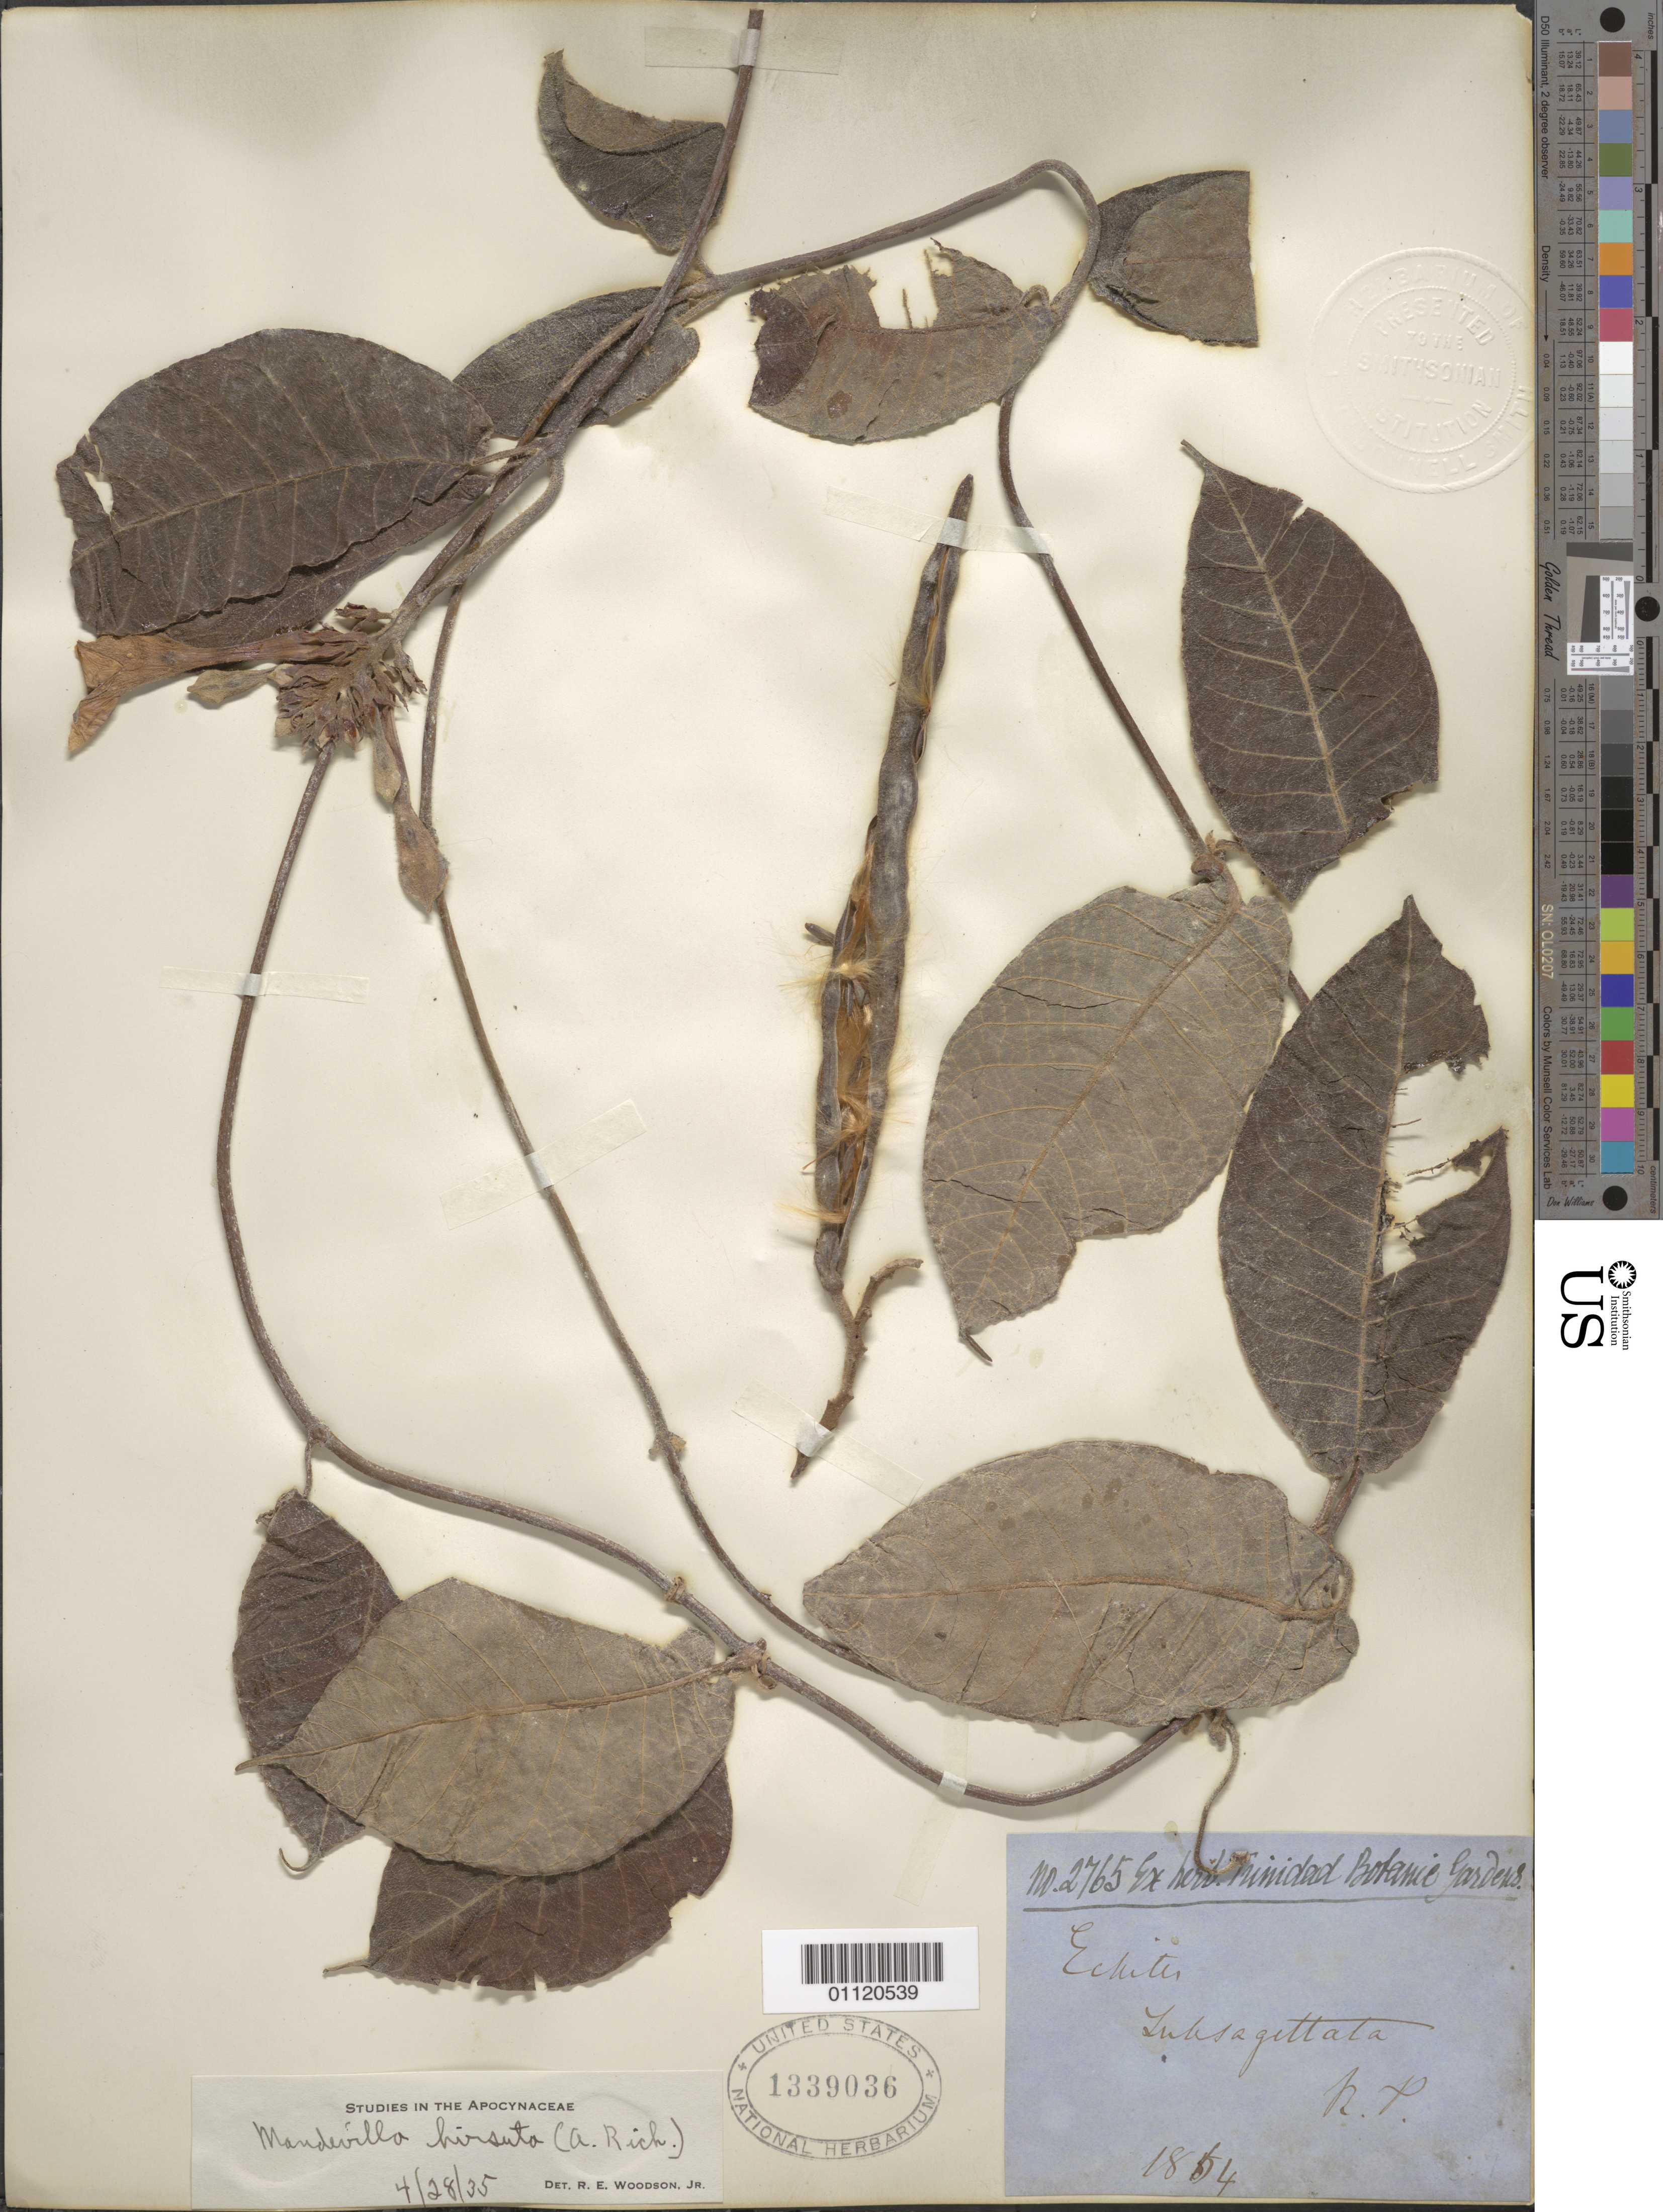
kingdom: Plantae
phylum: Tracheophyta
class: Magnoliopsida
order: Gentianales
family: Apocynaceae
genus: Mandevilla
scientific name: Mandevilla hirsuta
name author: (Rich.) K. Schum.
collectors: ex herb. Bot. Gard. Trinidad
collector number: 2765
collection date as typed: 01 Jan 1854 to 31 Dec 1854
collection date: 1854-01-01/1854-12-31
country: Trinidad and Tobago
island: Trinidad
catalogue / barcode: US 1339036